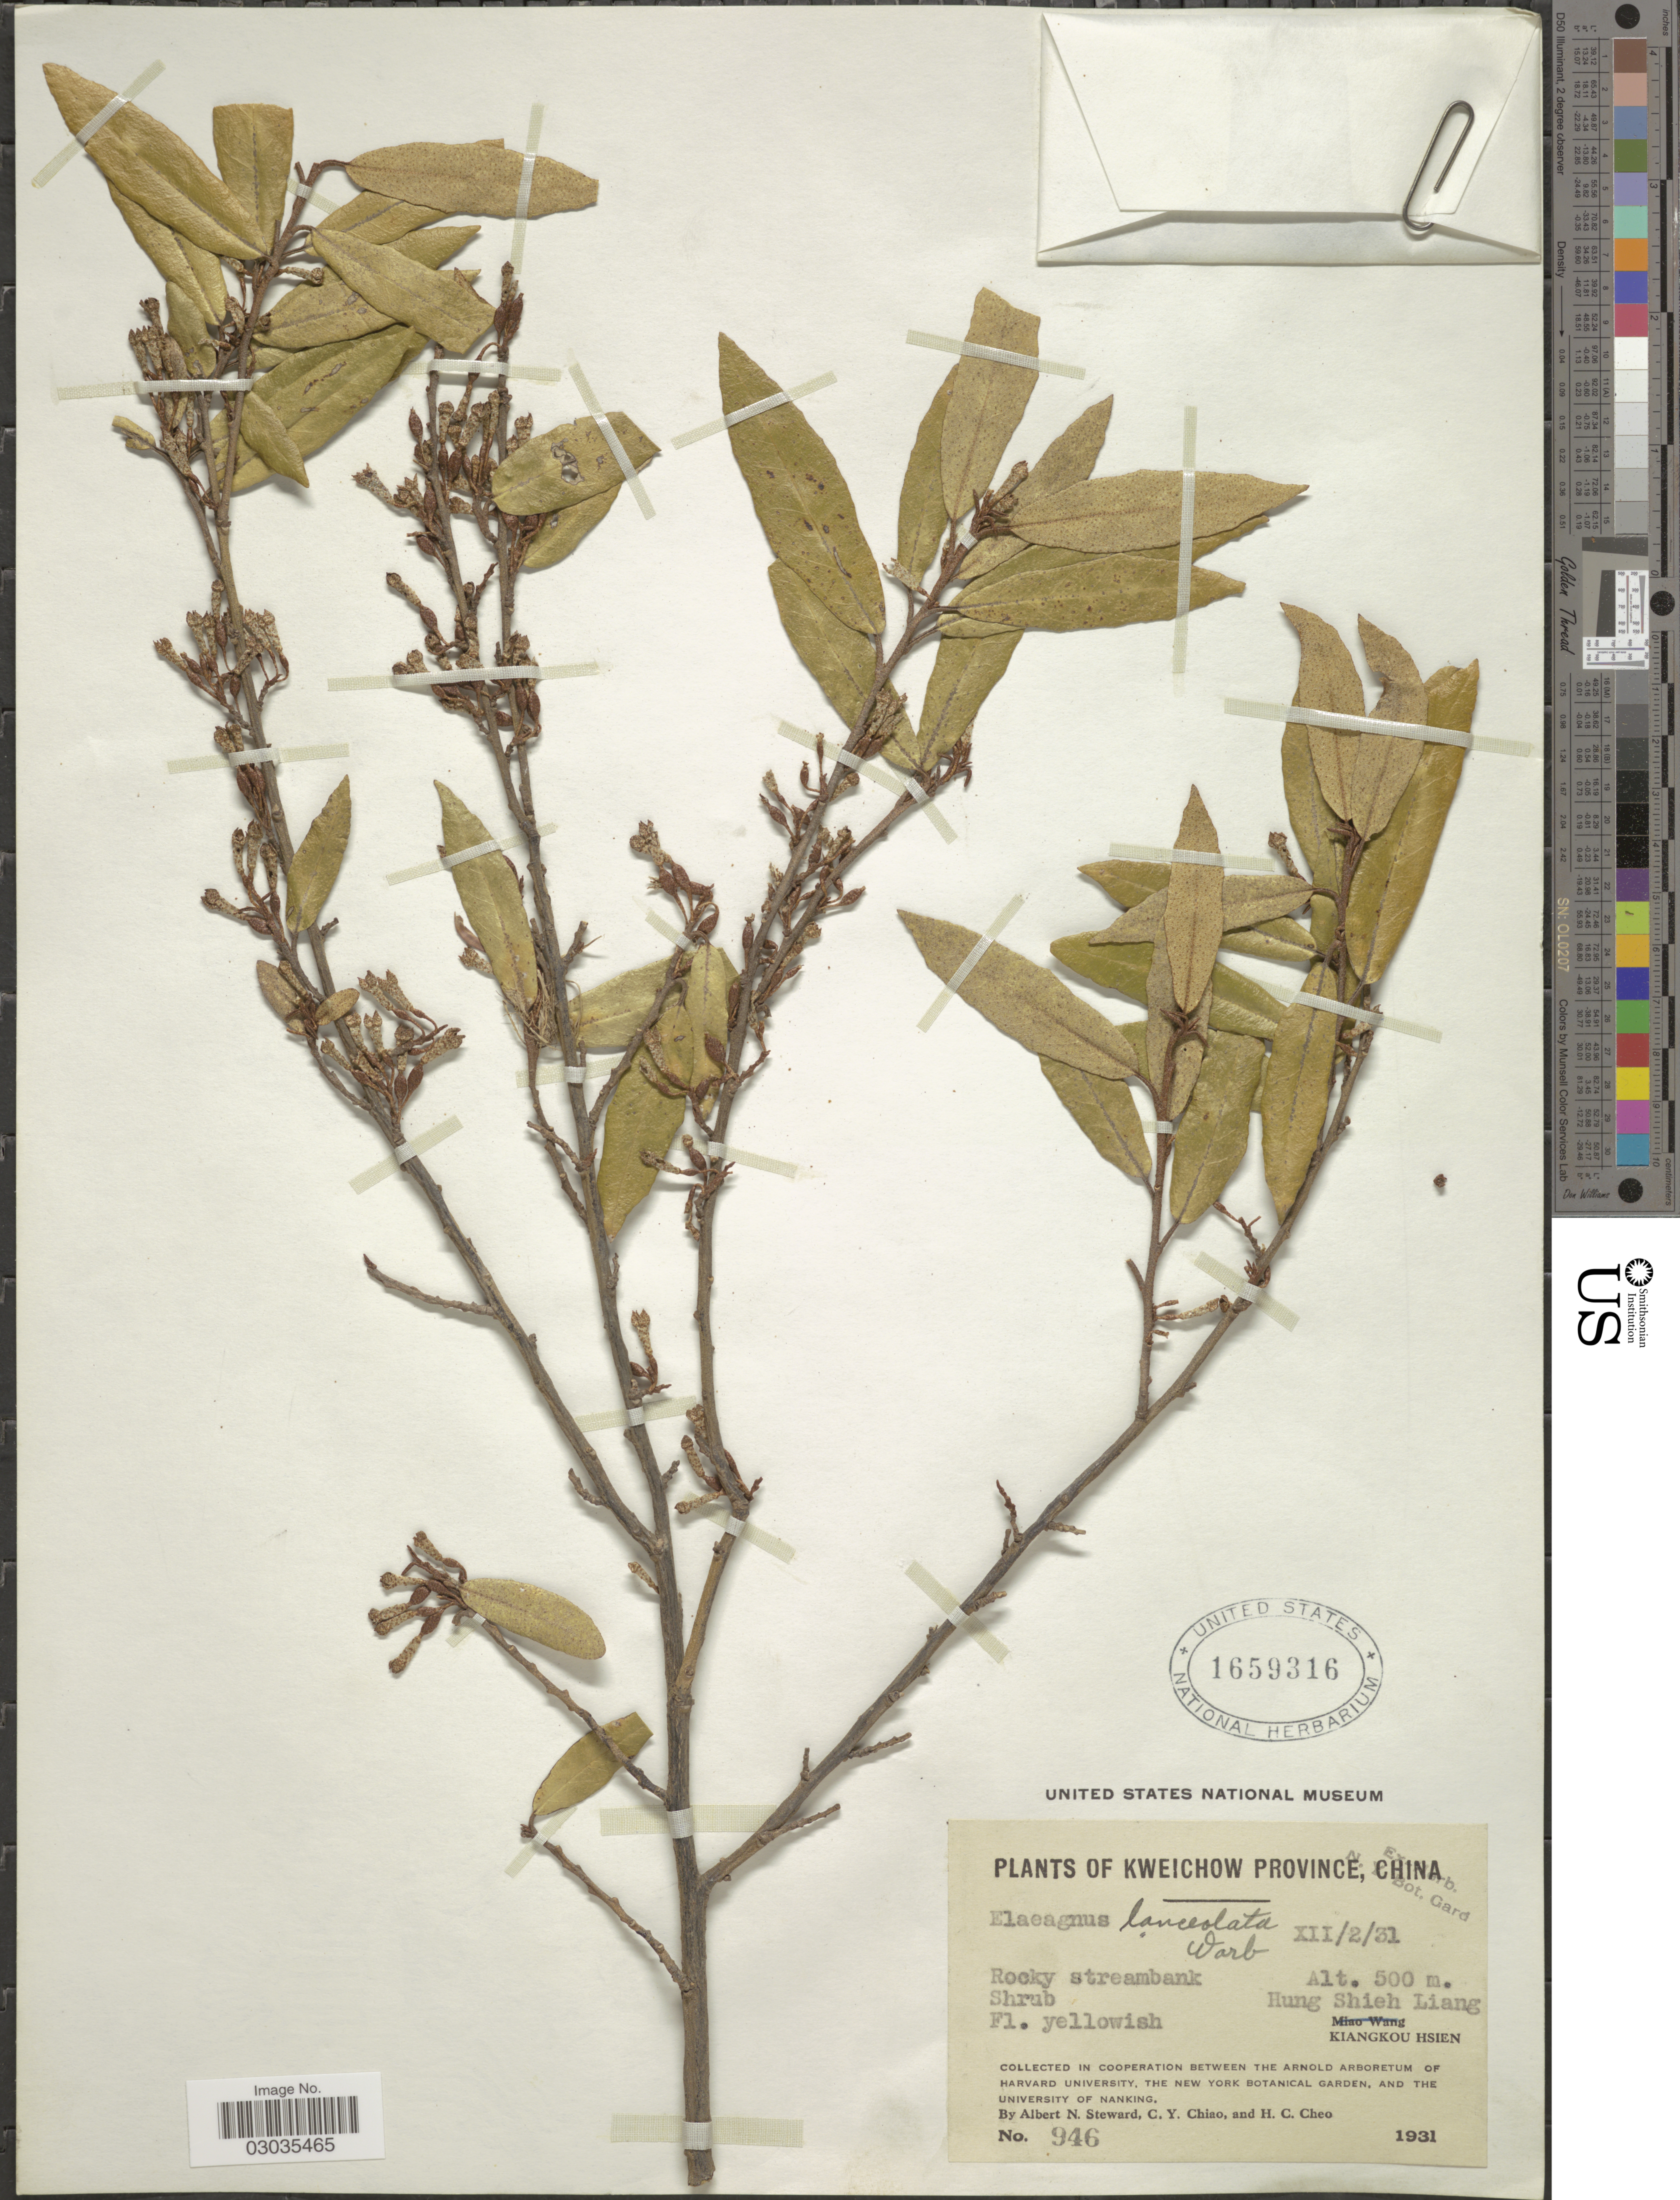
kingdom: Plantae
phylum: Tracheophyta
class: Magnoliopsida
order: Rosales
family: Elaeagnaceae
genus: Elaeagnus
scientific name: Elaeagnus lanceolata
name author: Warb.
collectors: A. N. Steward, C. Y. Chiao & H. Cheo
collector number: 946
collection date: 1931-12-02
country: China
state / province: Guizhou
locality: Kweichow Province. Hung Shieh Liang. Kiangkou Hsien.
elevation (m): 500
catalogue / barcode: US 1659316